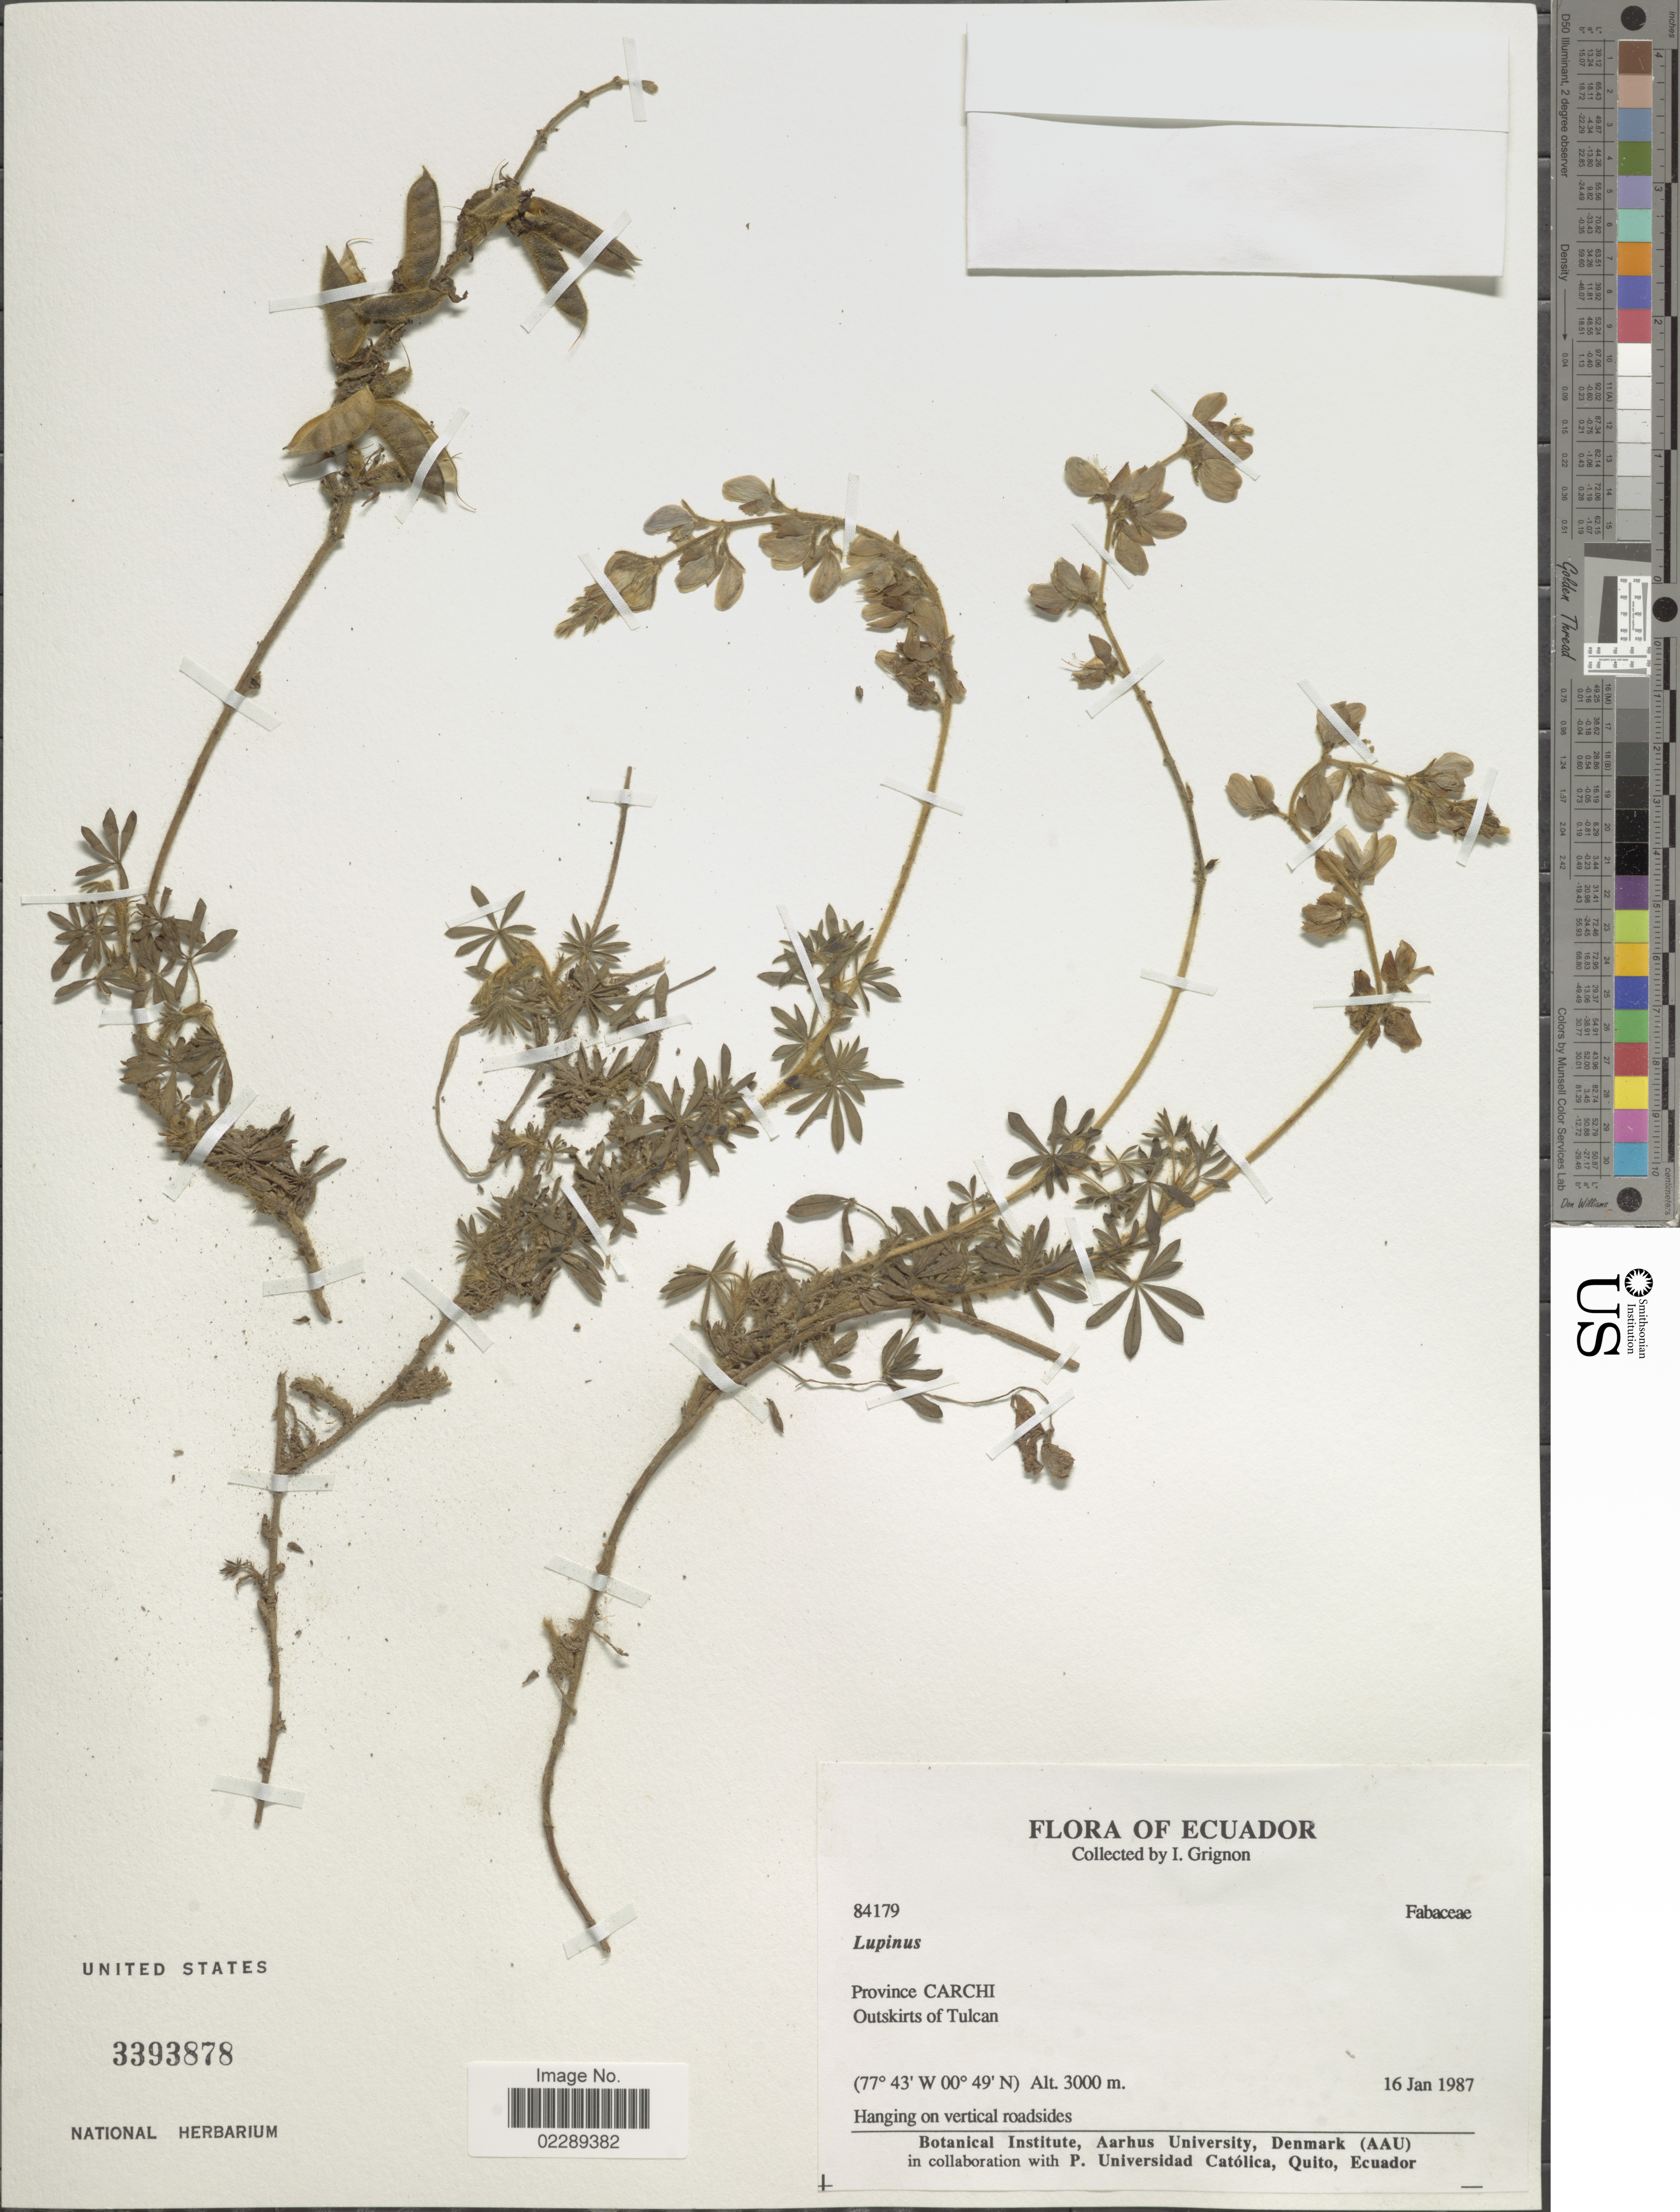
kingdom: Plantae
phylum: Tracheophyta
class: Magnoliopsida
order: Fabales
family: Fabaceae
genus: Lupinus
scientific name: Lupinus sp.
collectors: I. Grignon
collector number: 84179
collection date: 1987-01-16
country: Ecuador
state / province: Carchi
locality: Province Carchi. Outskirts of Tulcan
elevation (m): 3000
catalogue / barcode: US 3393878